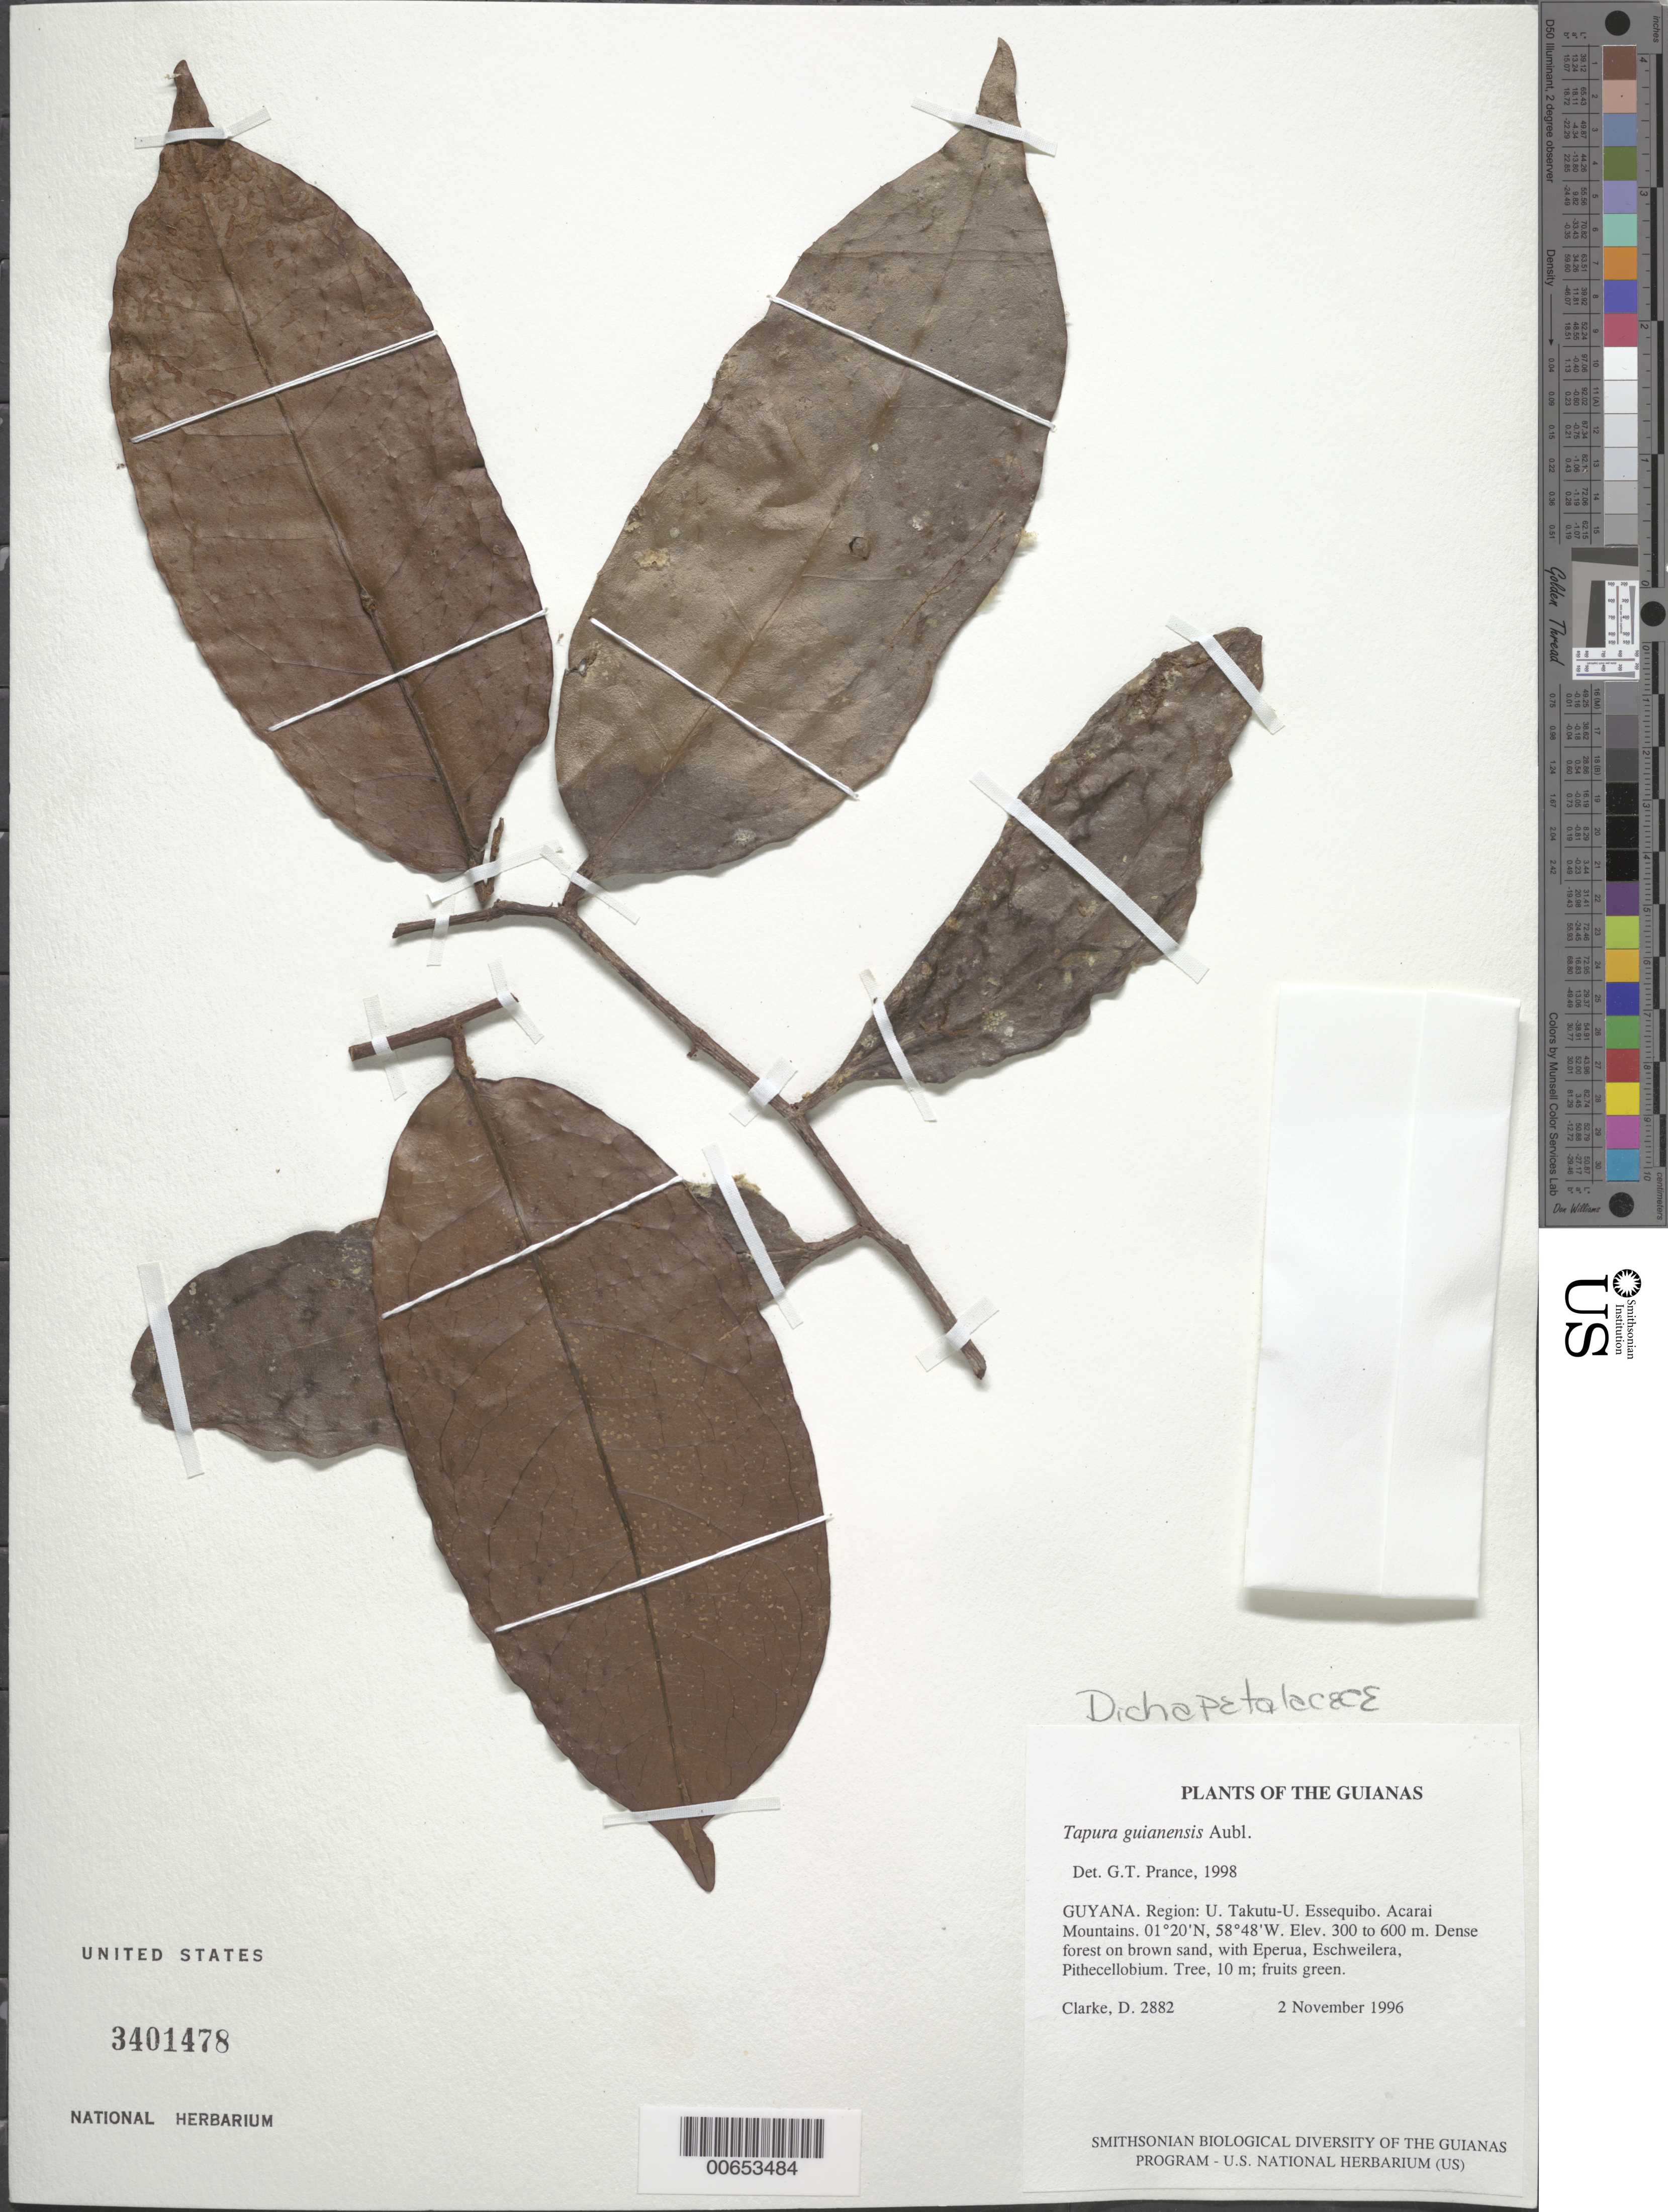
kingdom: Plantae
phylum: Tracheophyta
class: Magnoliopsida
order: Malpighiales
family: Dichapetalaceae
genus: Tapura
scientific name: Tapura guianensis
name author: Aubl.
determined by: Prance, G. T.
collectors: H. D. Clarke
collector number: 2882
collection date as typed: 2 November 1996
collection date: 1996-11-02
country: Guyana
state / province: U. Takutu-U. Essequibo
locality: Acarai Mountains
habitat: Dense forest on brown sand, with Eperua, Eschweilera, Pithecellobium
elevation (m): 300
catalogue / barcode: US 3401478